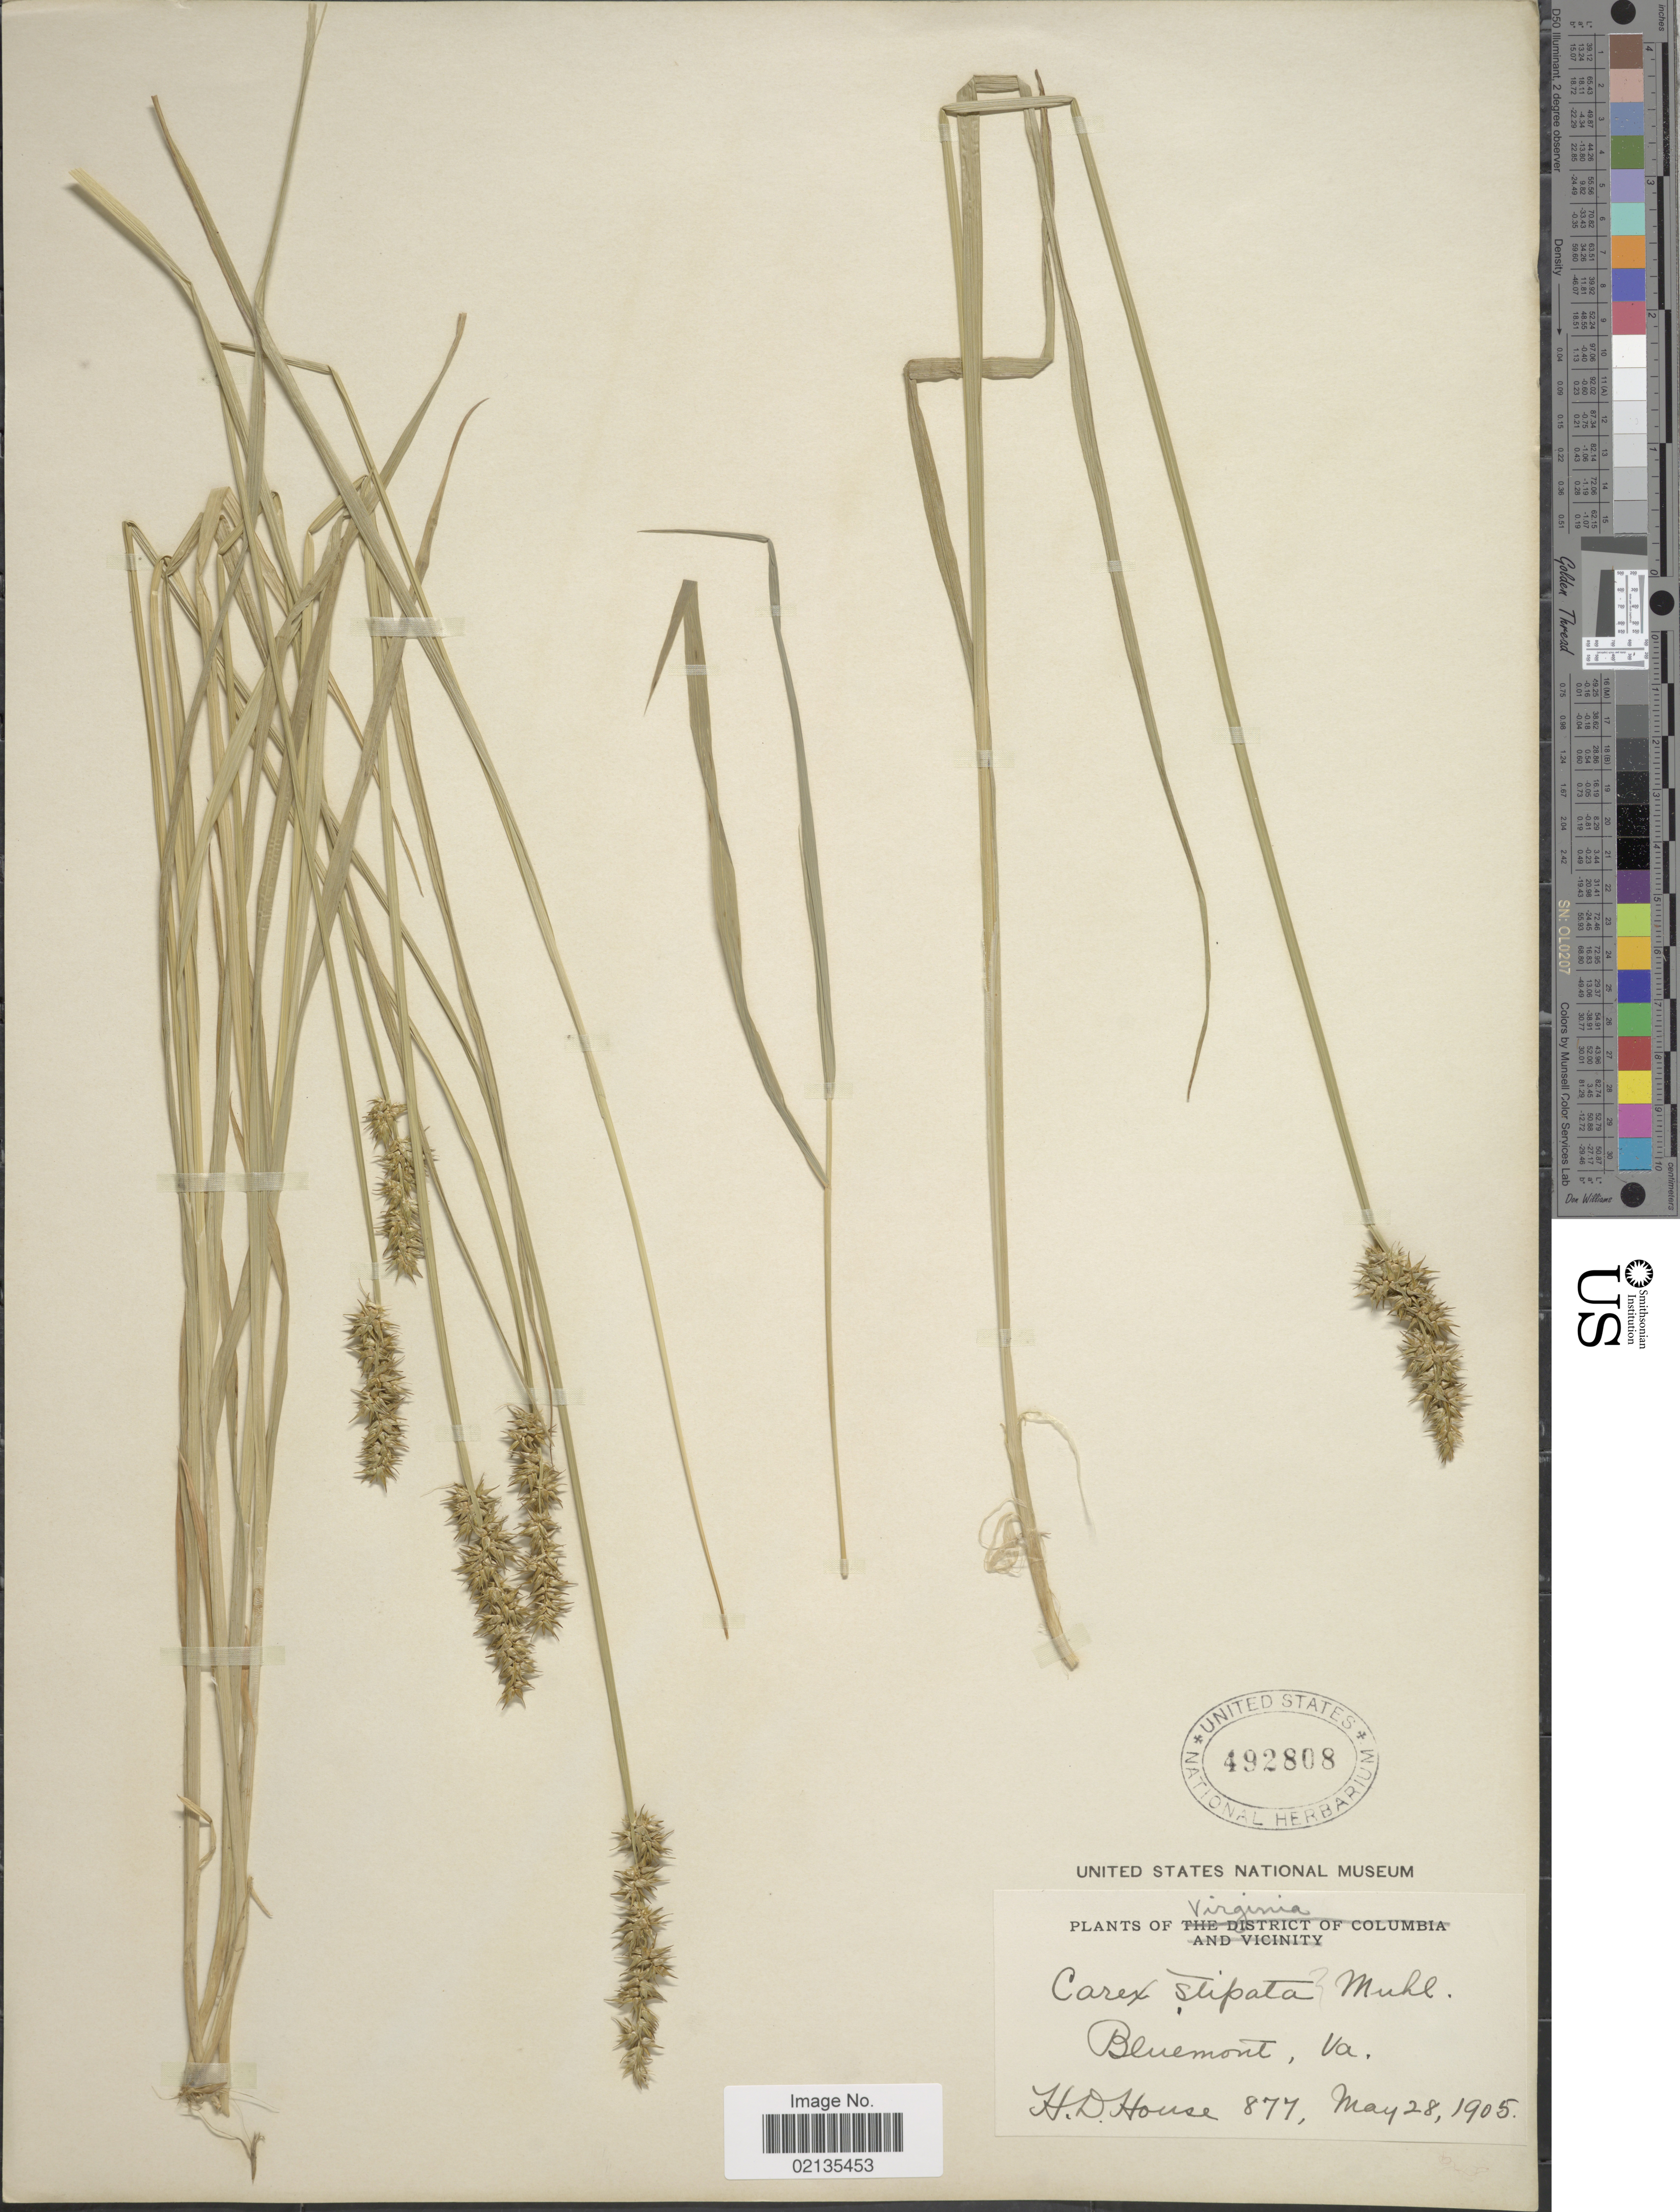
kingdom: Plantae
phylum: Tracheophyta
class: Liliopsida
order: Poales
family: Cyperaceae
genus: Carex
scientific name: Carex stipata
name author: Muhl. ex Willd.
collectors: H. D. House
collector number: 877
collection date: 1905-05-28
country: United States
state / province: Virginia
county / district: Loudoun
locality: Bluemont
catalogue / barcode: US 492808